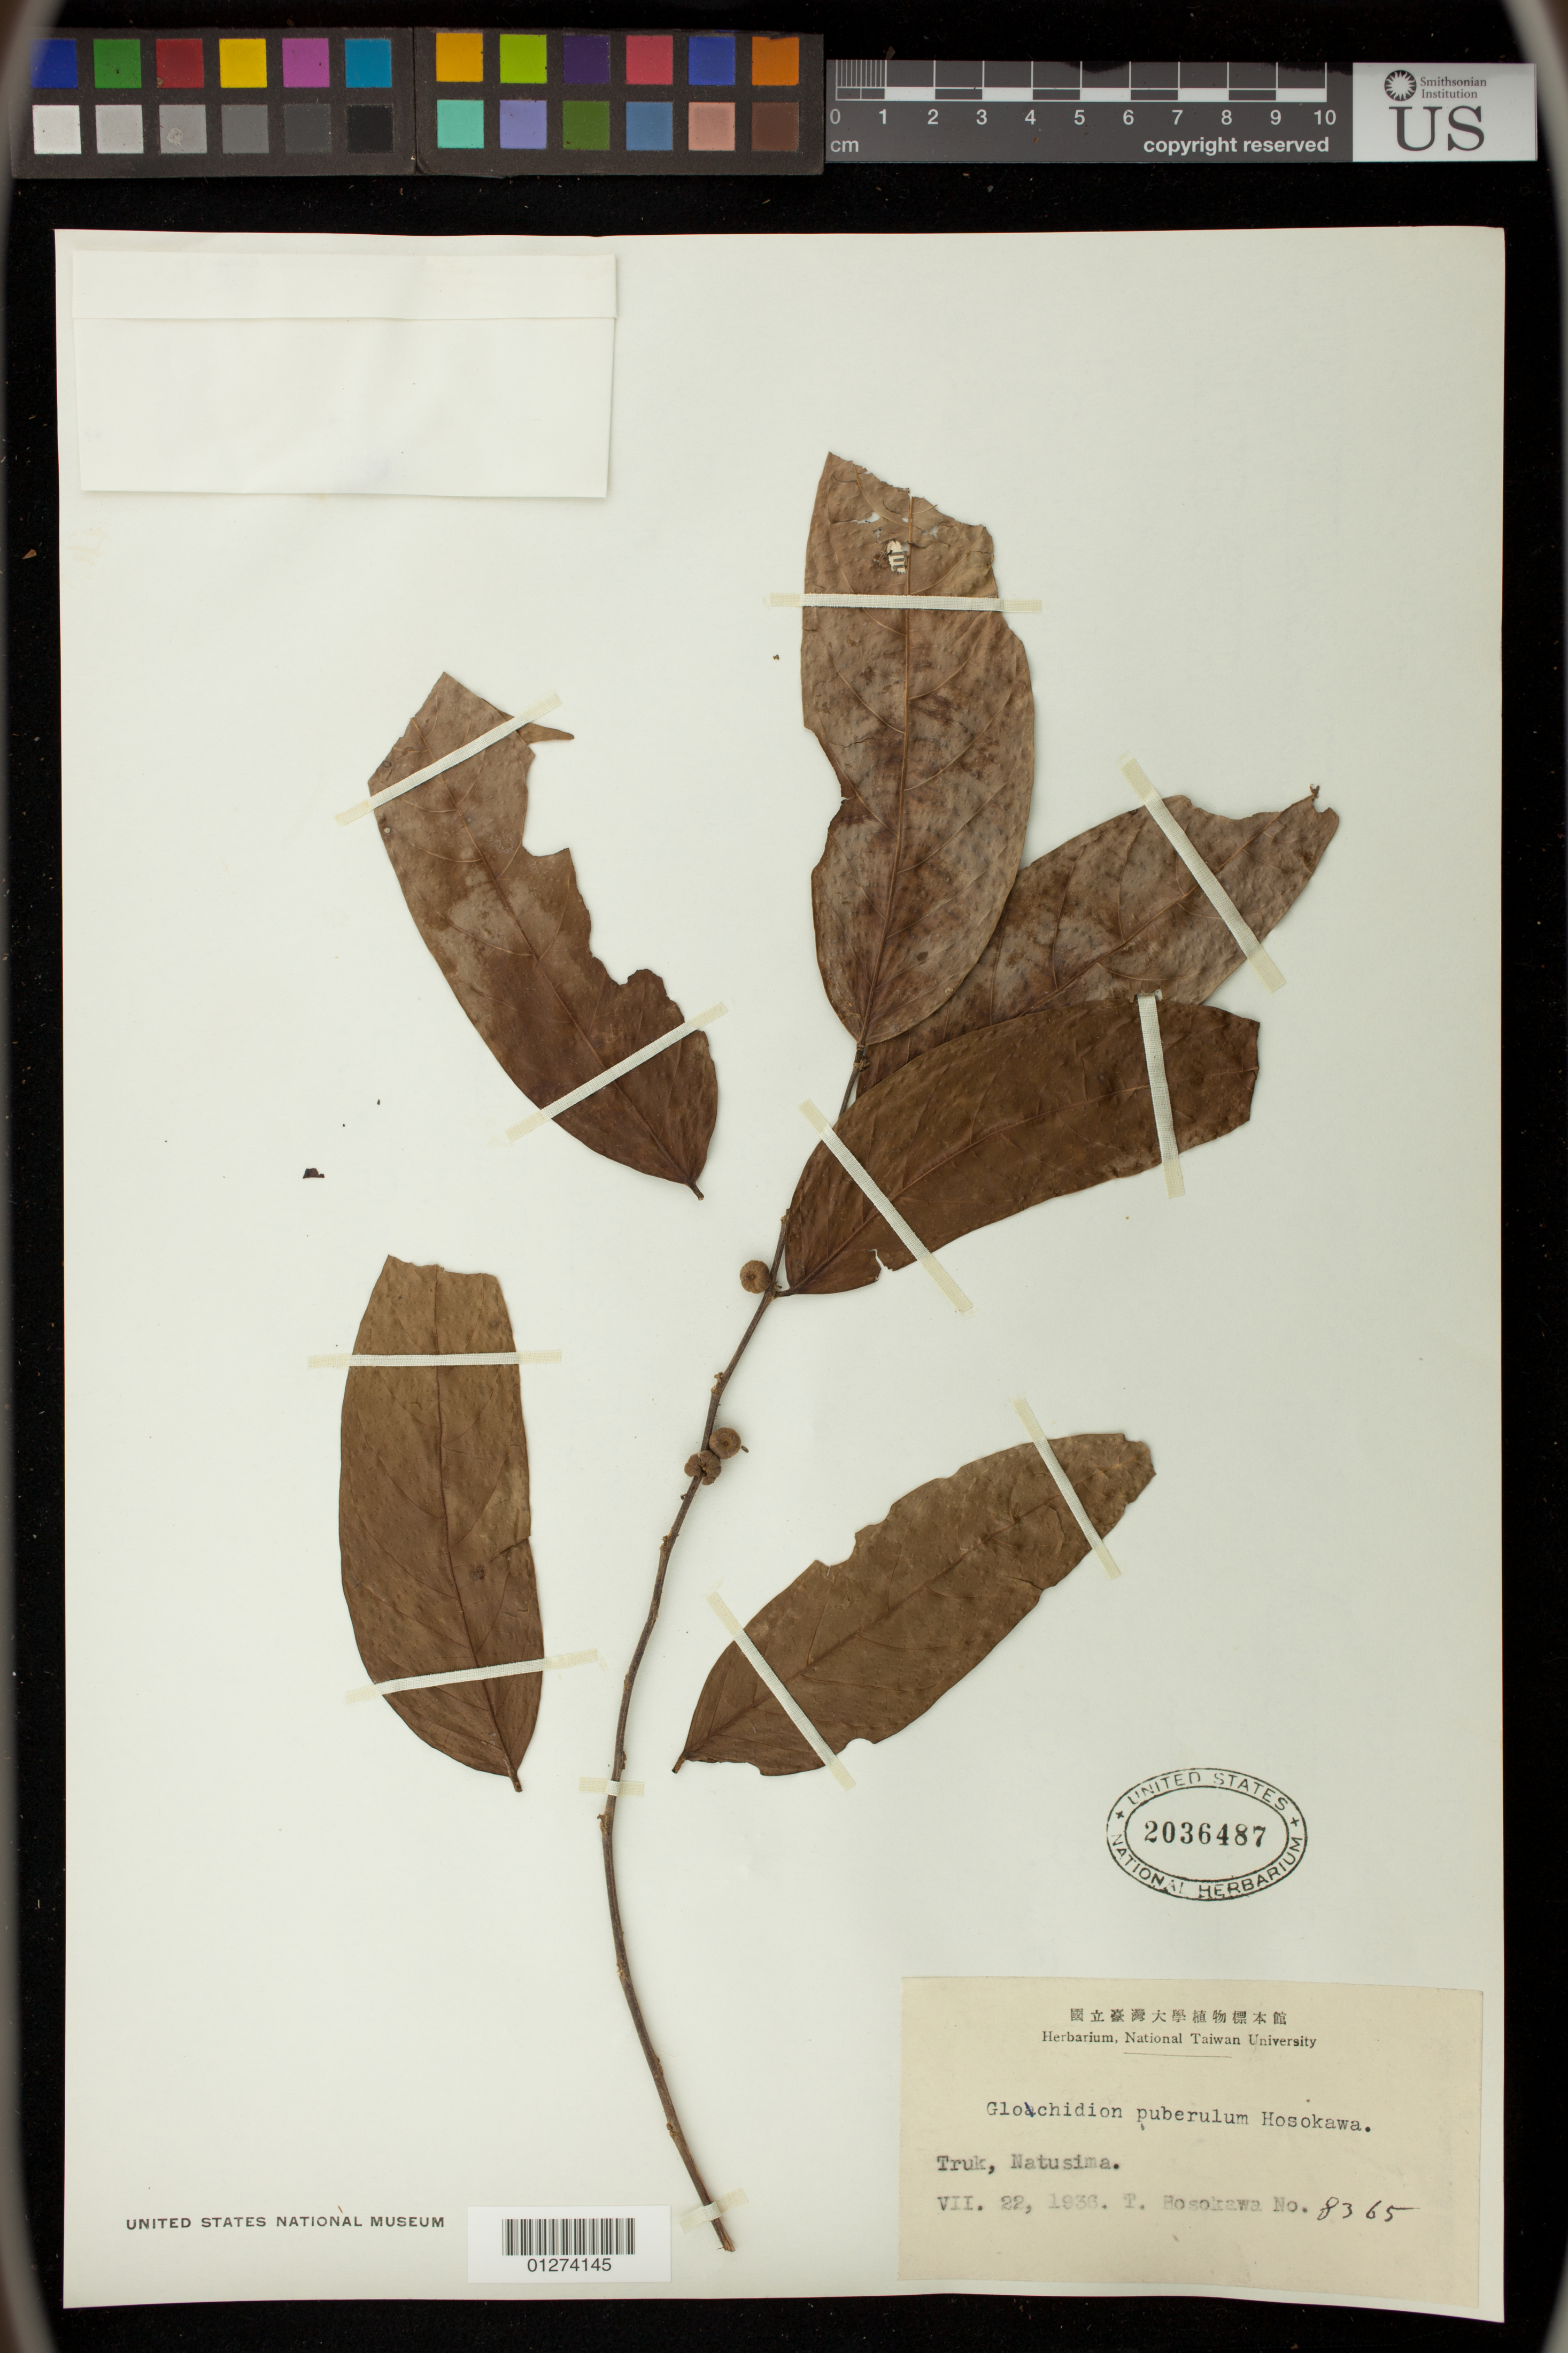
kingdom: Plantae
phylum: Tracheophyta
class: Magnoliopsida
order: Malpighiales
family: Phyllanthaceae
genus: Phyllanthus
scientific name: Phyllanthus senyavinianus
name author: (Glassman) W.L. Wagner & Lorence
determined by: Wagner, W. L., (BOT), Smithsonian Institution - National Museum of Natural History (UNITED STATES)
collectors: T. Hosokawa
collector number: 8365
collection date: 1936-07-22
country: Micronesia, Federated States of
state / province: Truk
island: Dublon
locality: Truk [Chuuk], Natusima [Natu Sima].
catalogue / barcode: US 2036487